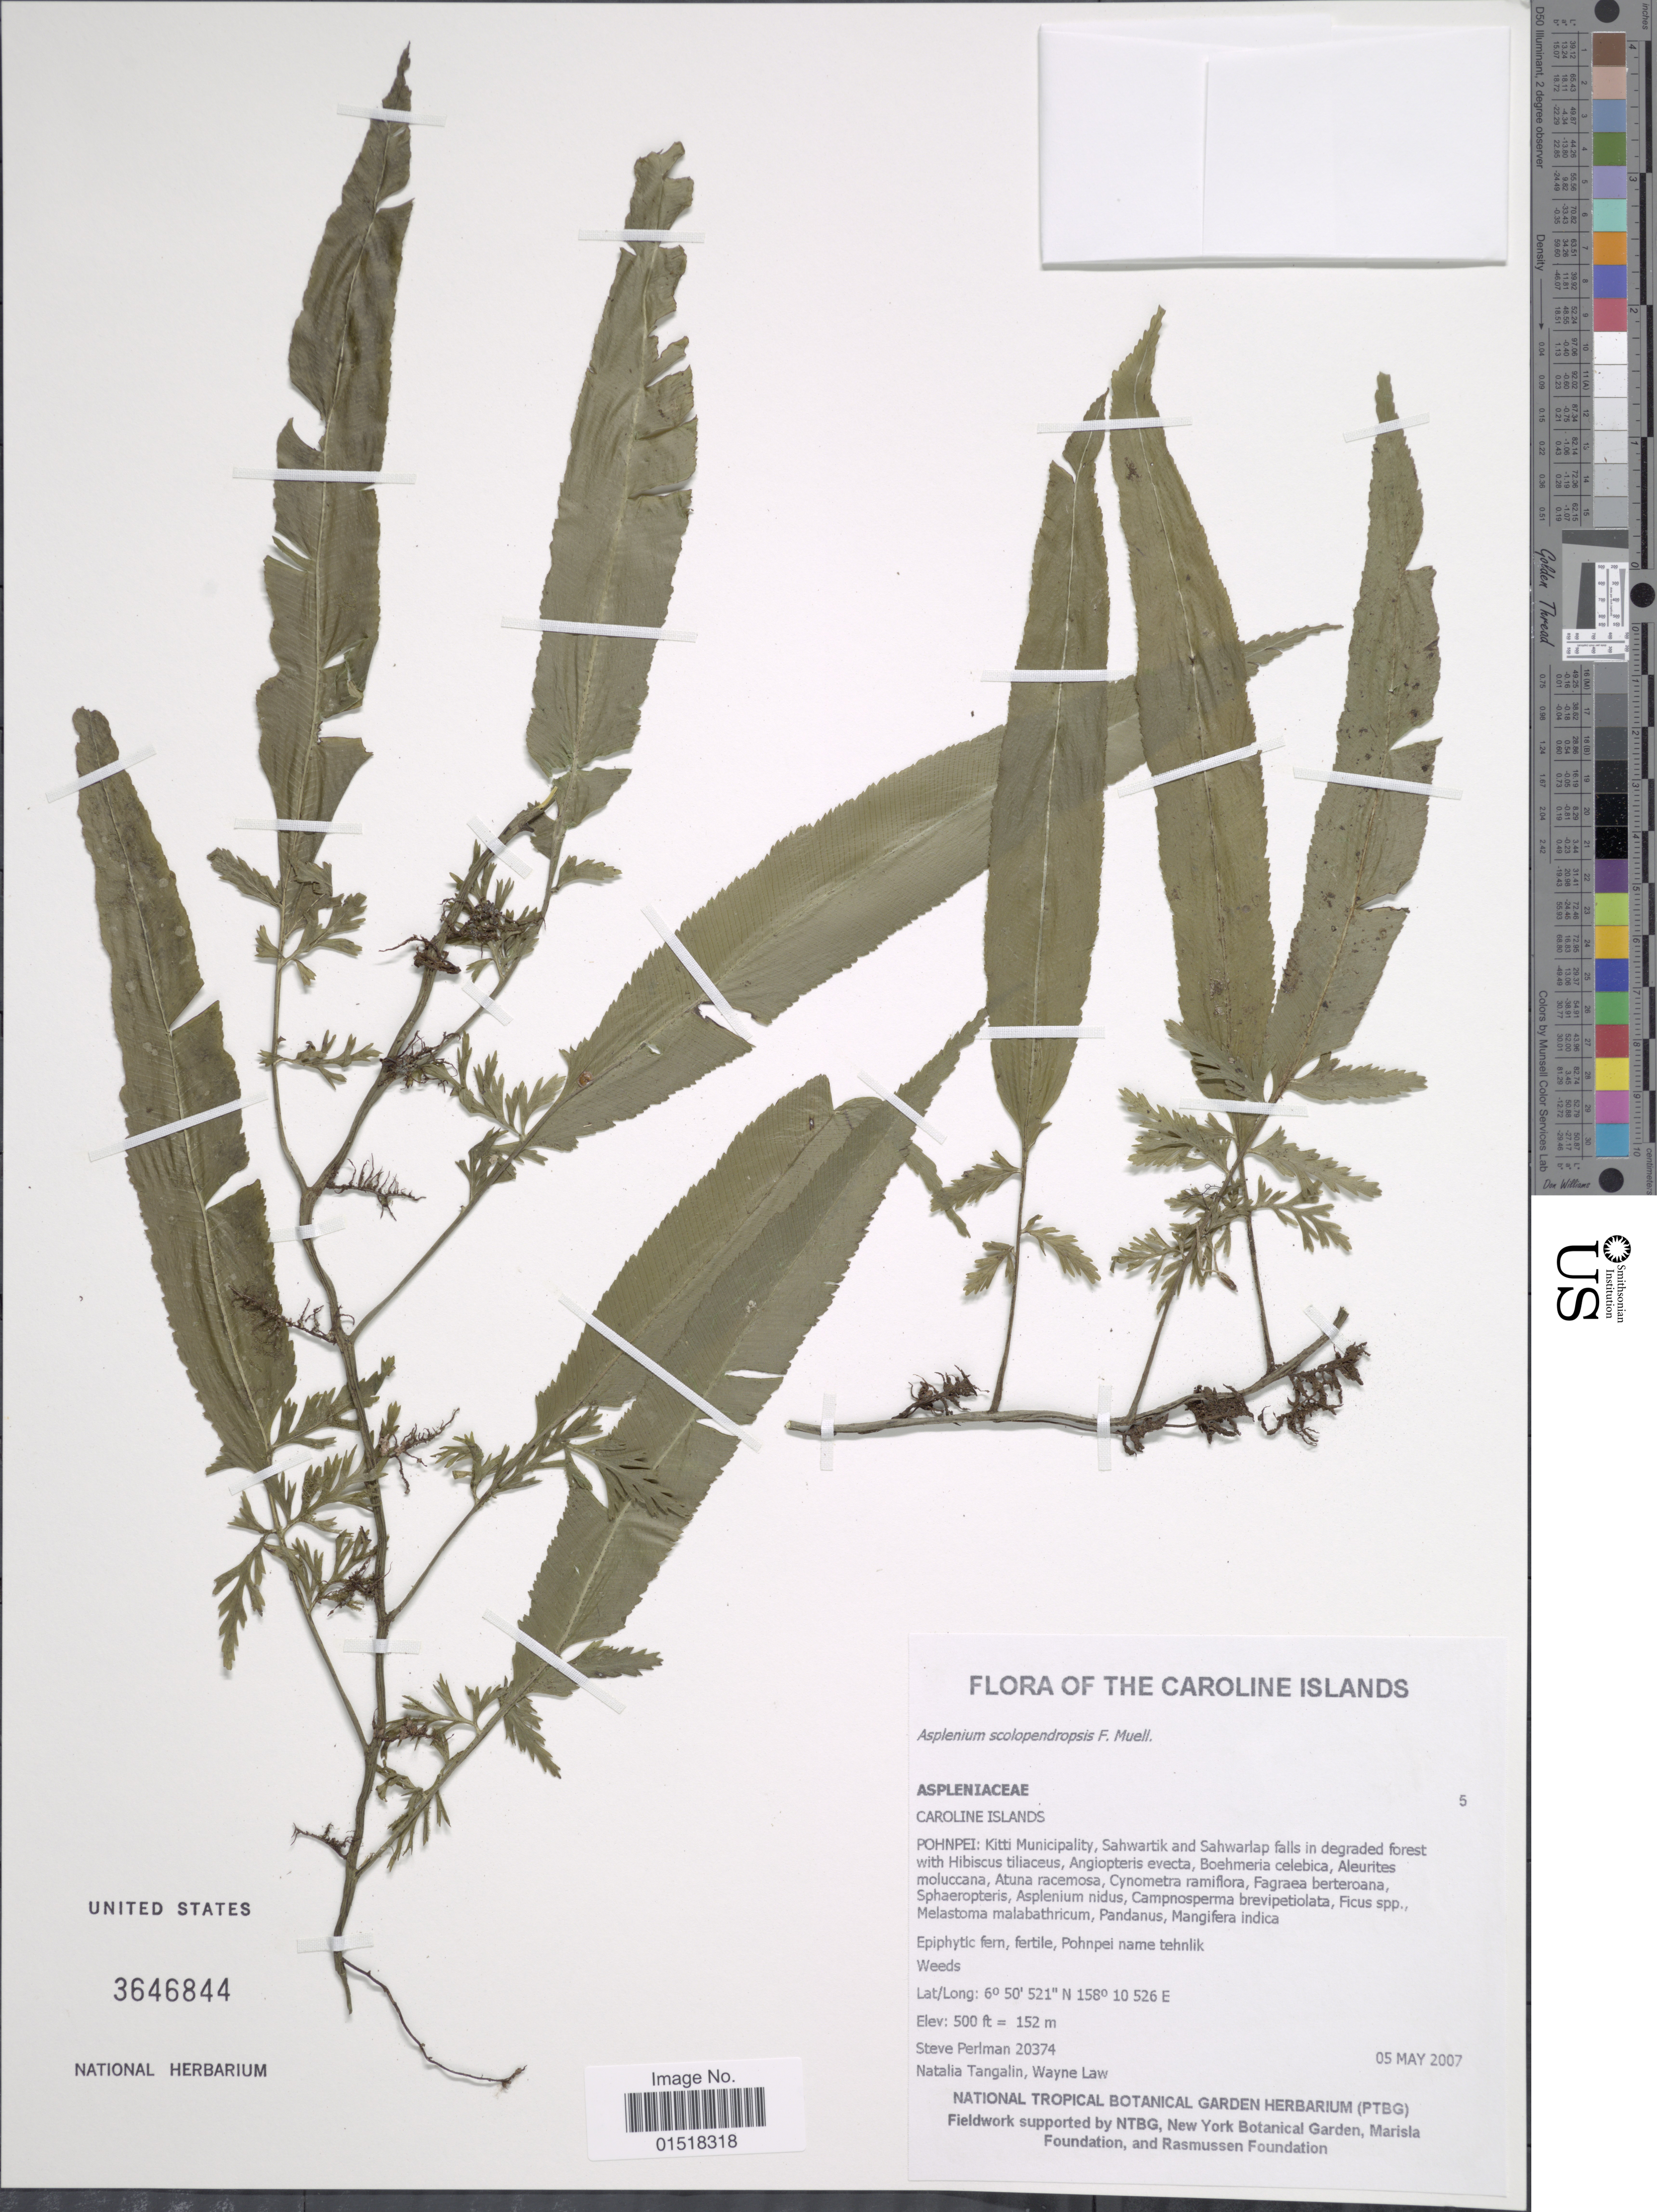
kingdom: Plantae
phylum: Tracheophyta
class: Polypodiopsida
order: Polypodiales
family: Aspleniaceae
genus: Asplenium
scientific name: Asplenium scolopendropsis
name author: F. Muell.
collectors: S. Perlman, N. Tangalin & W. Law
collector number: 20374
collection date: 2007-05-05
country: Micronesia, Federated States of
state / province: Pohnpei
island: Pohnpei [Ponape]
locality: Caroline Islands. Pohnpei: Kitti Municipality, Sahwartik and Sahwarlap falls in degraded forest.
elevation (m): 152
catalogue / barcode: US 3646844